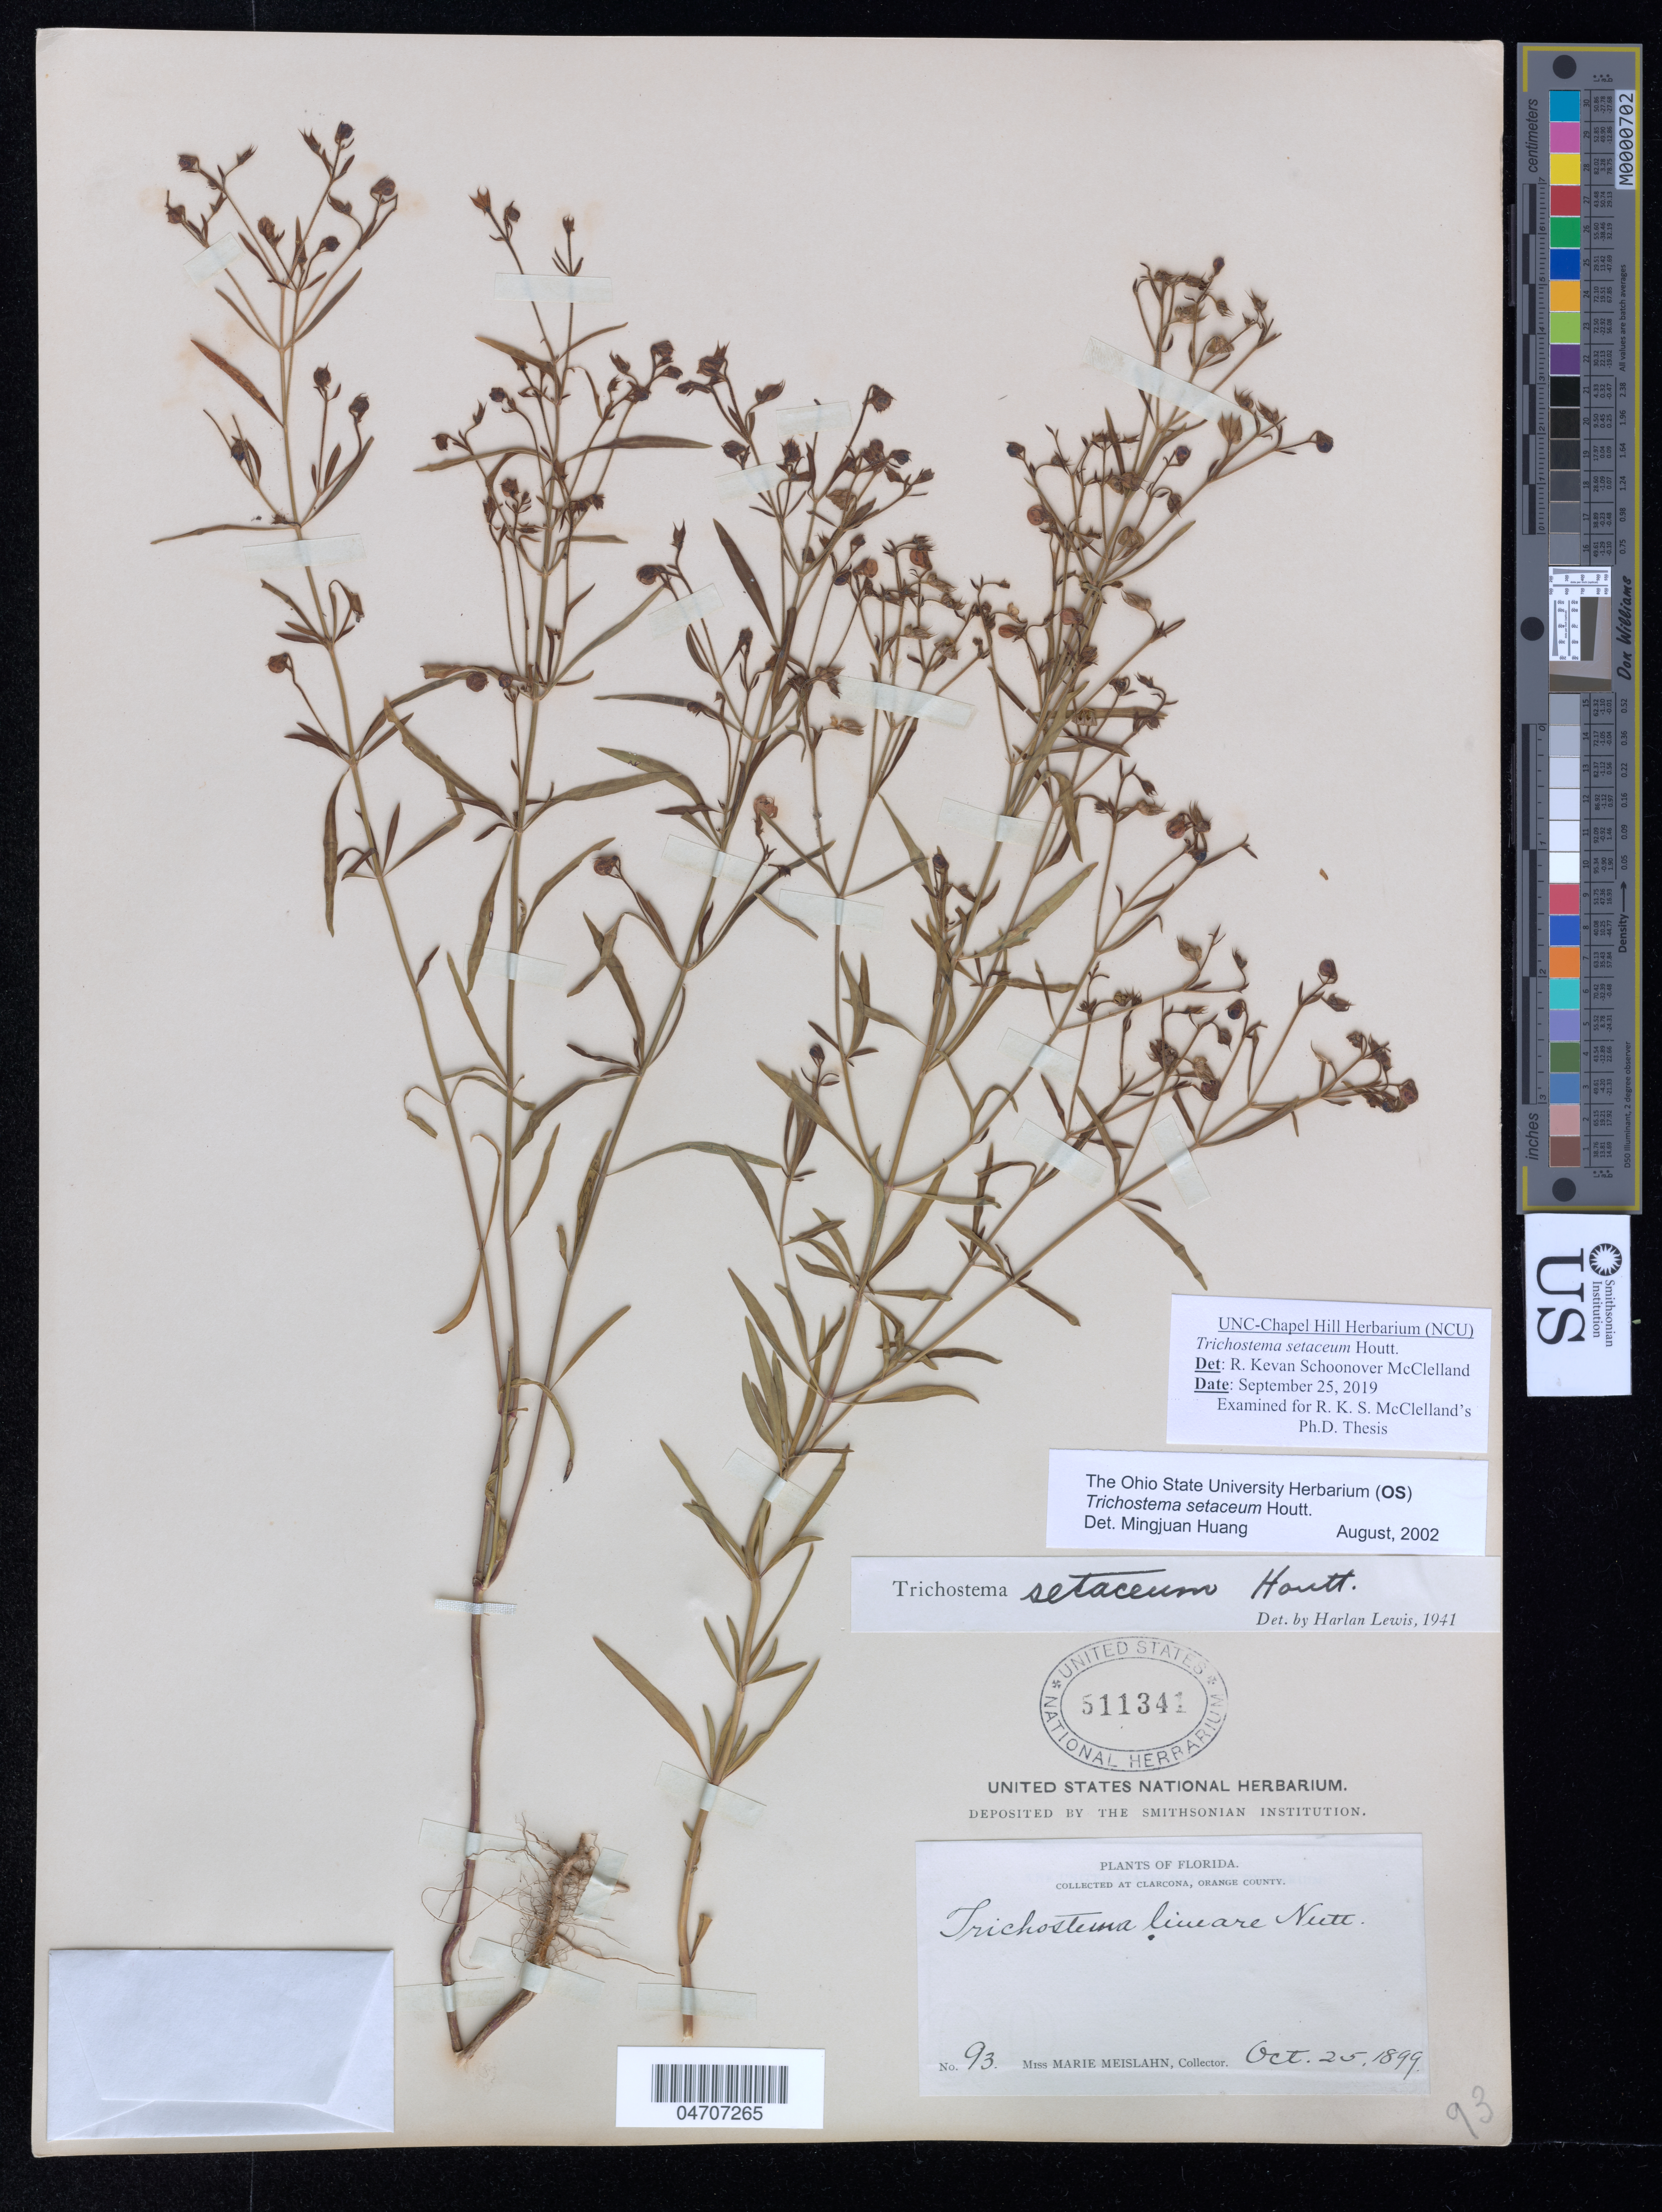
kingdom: Plantae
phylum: Tracheophyta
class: Magnoliopsida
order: Lamiales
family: Lamiaceae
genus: Trichostema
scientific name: Trichostema setaceum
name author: Houtt.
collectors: M. Meislahn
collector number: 93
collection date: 1899-10-25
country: United States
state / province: Florida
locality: Clarcona, Orange County.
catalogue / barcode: US 511341